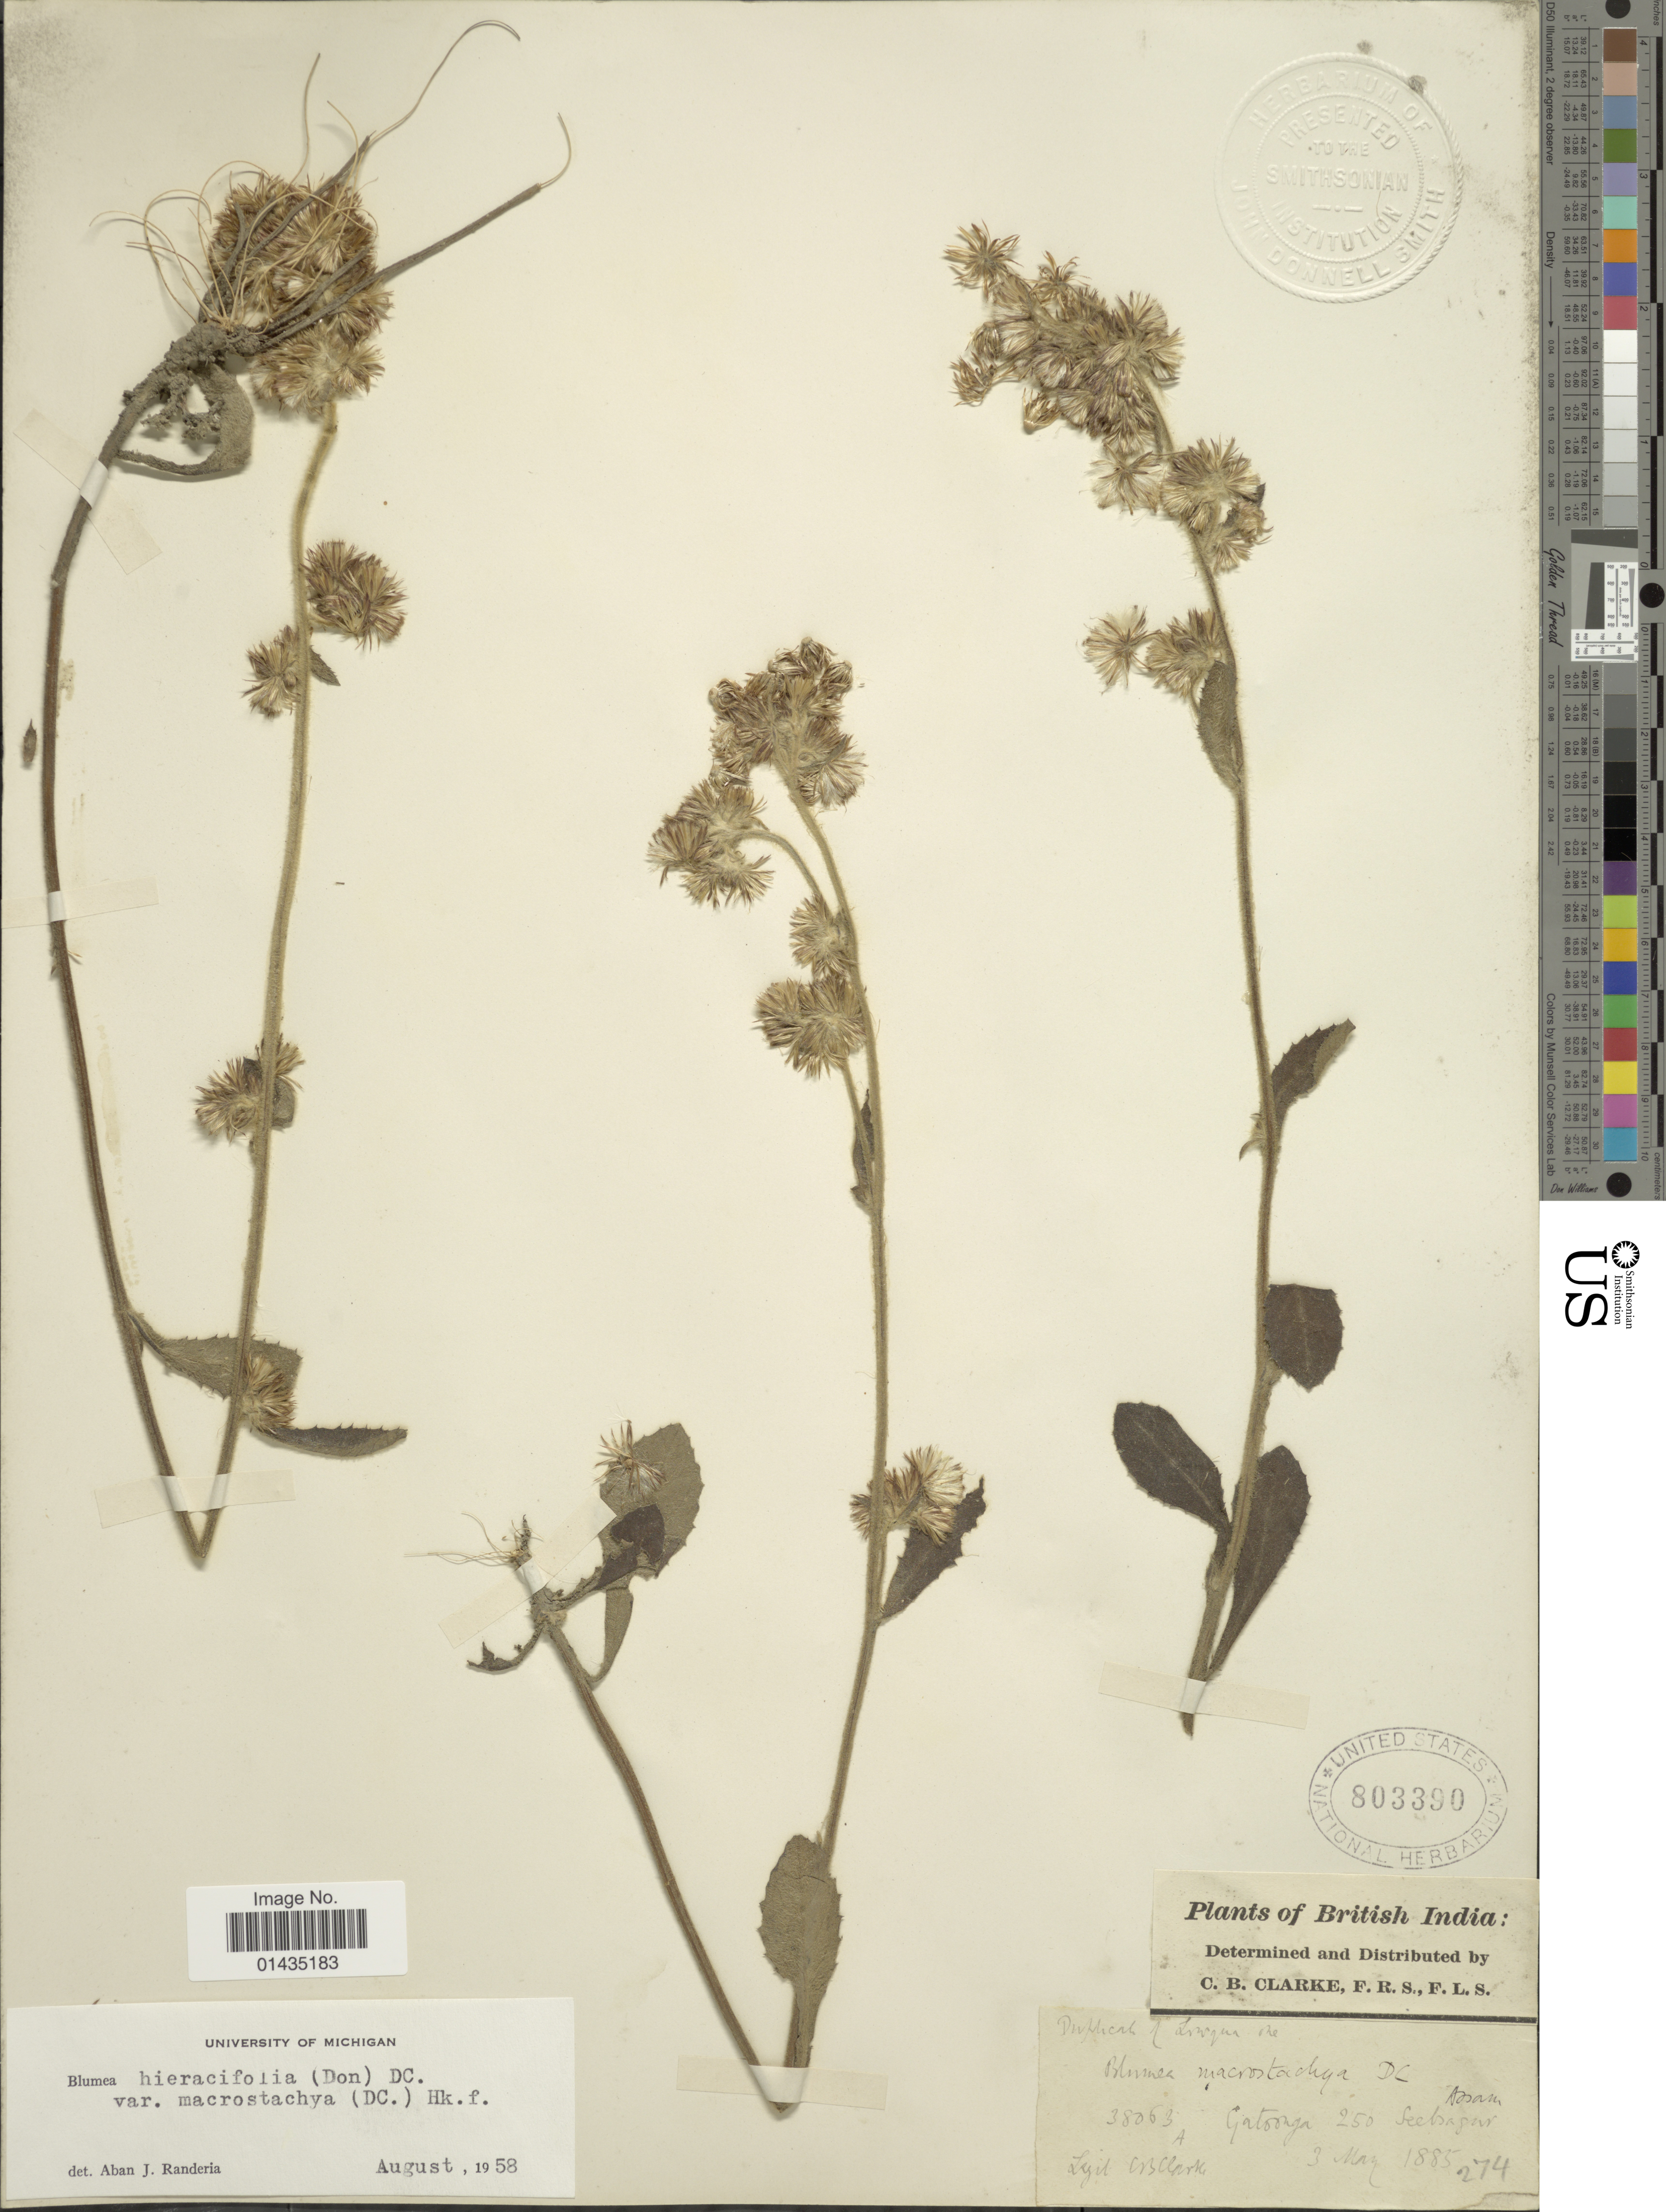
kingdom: Plantae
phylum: Tracheophyta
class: Magnoliopsida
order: Asterales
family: Asteraceae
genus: Blumea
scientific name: Blumea hieraciifolia var. macrostachya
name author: (DC.) Hook. f.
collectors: C. B. Clarke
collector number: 38063A*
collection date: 1885-05-03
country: India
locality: British India, Gatoonga 250 Seebsagar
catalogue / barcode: US 803390